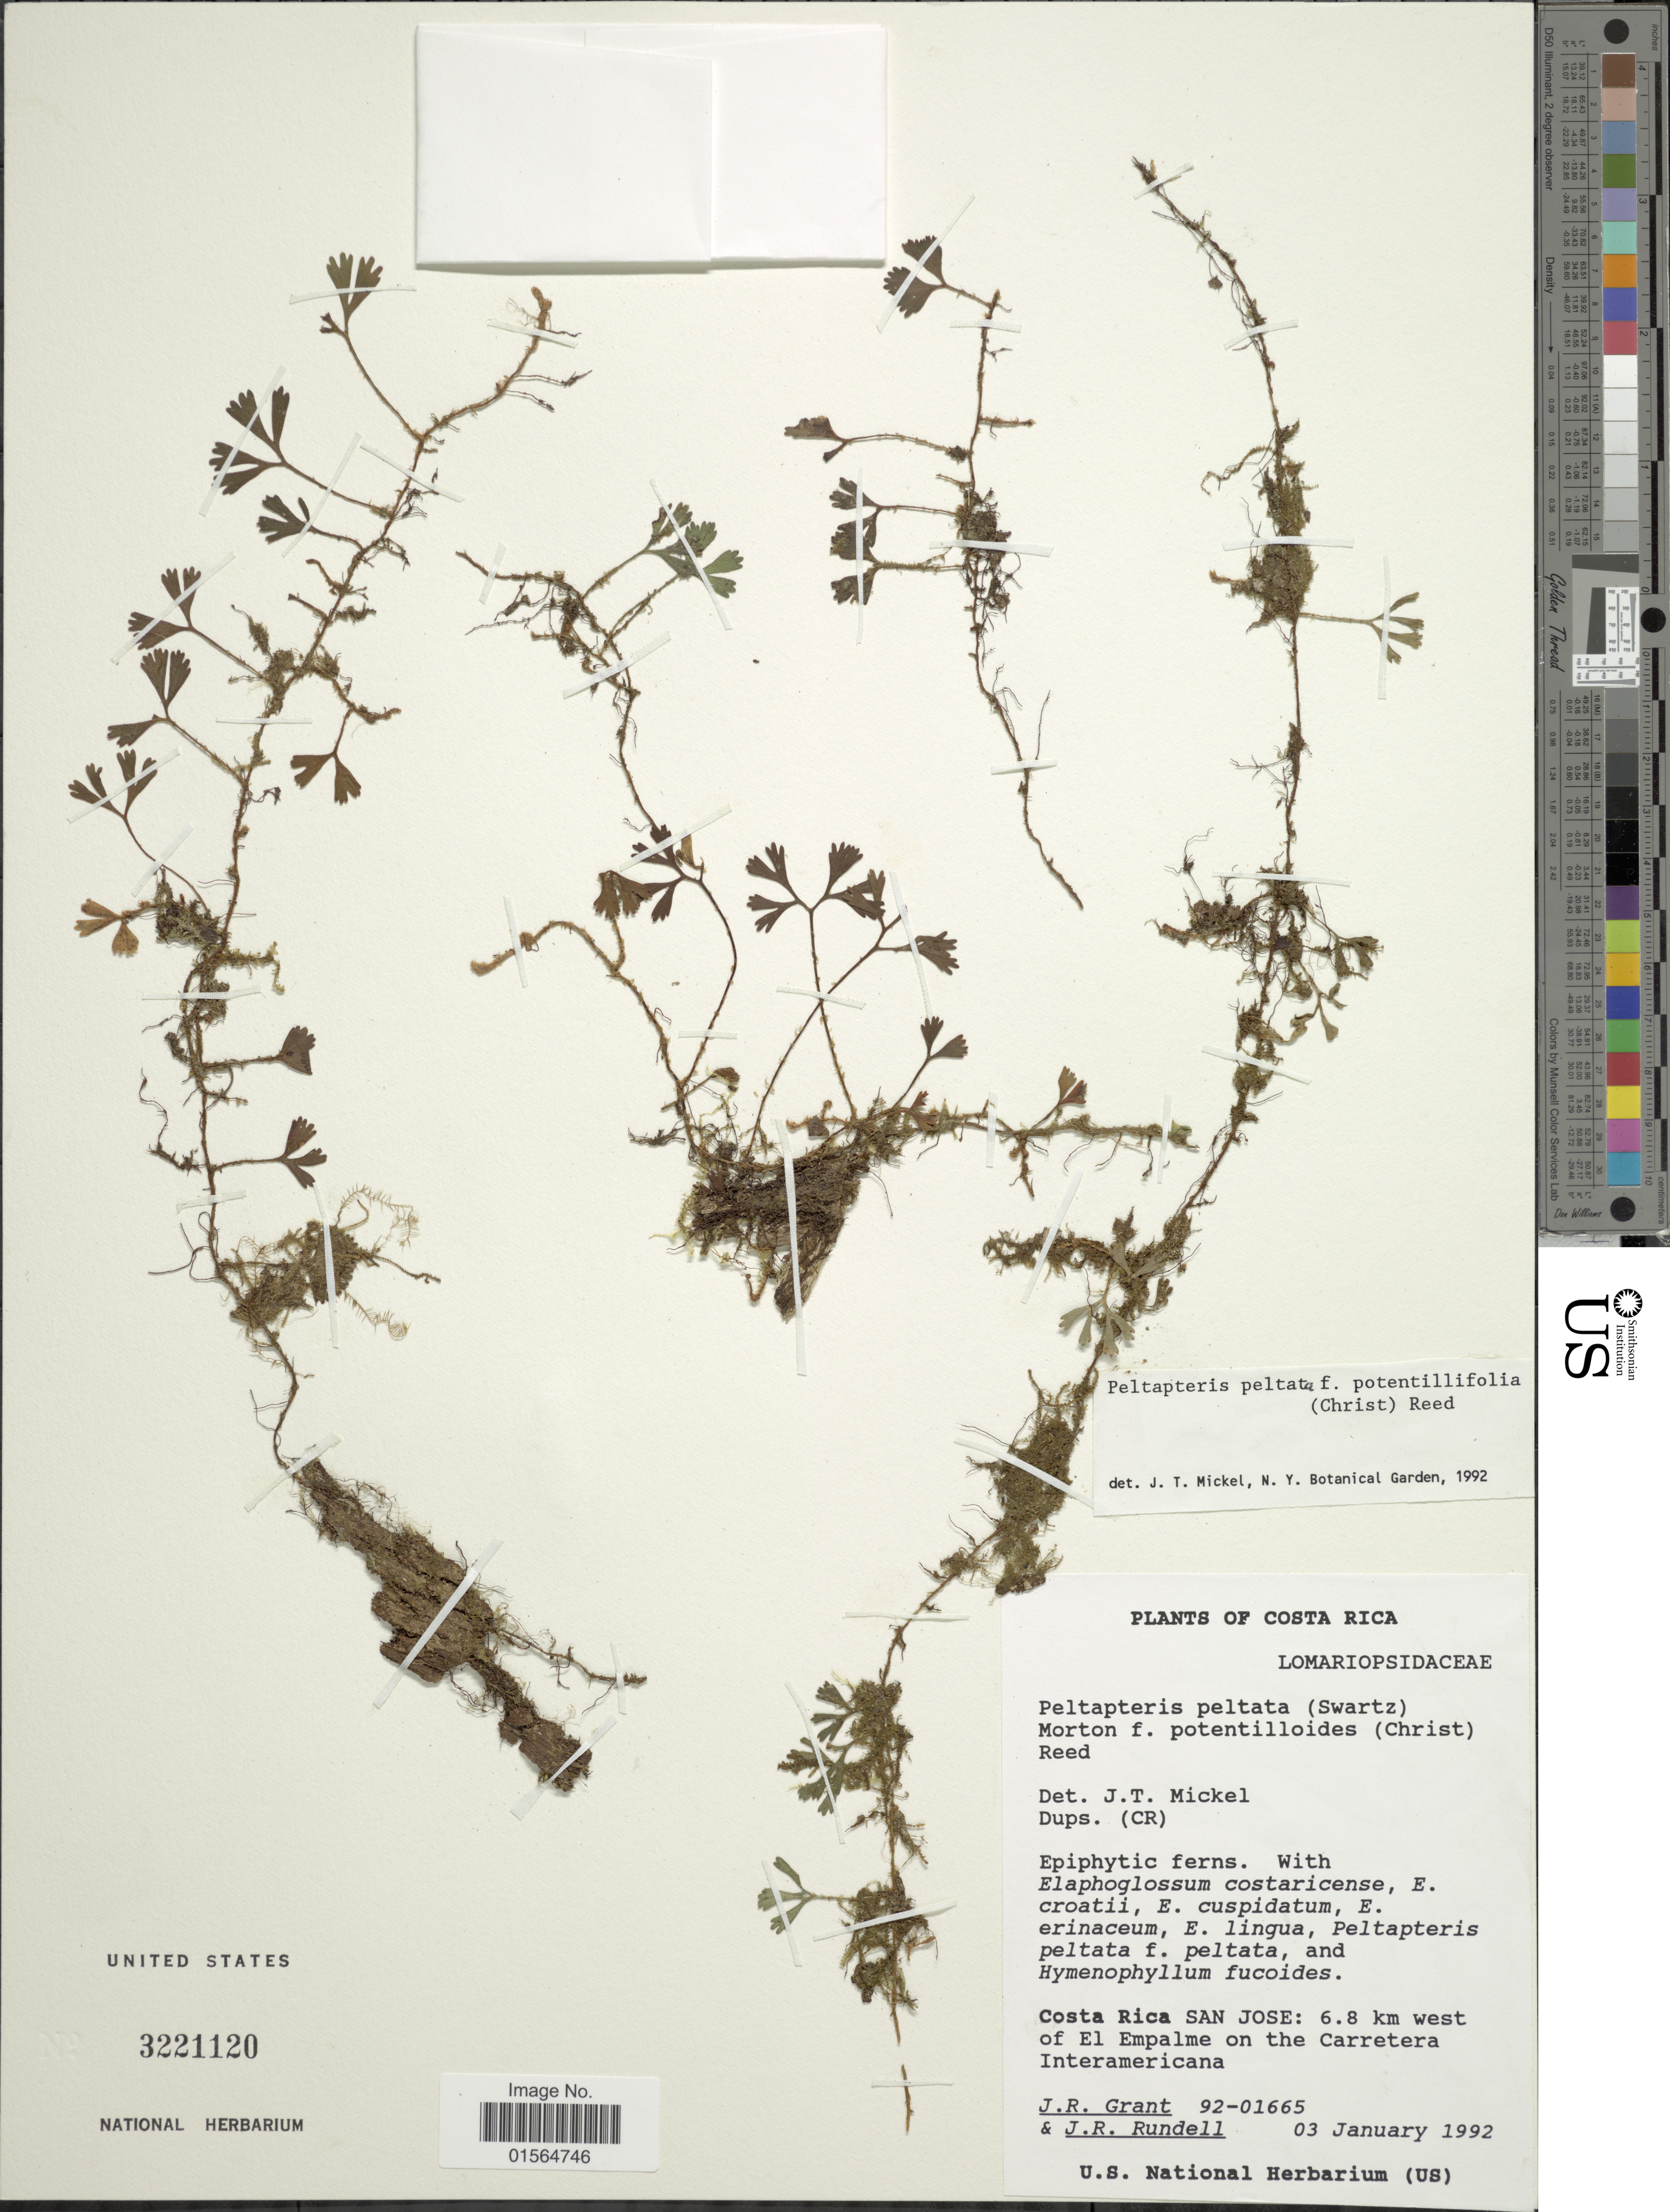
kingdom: Plantae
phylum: Tracheophyta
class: Polypodiopsida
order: Polypodiales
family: Dryopteridaceae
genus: Elaphoglossum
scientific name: Elaphoglossum peltatum f. potentillifolium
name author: (Christ) Mickel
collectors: J. Grant & J. R. Rundell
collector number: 92-01665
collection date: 1992-01-03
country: Costa Rica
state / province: San José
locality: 6.8 km west of El Empalme on the Carretera Interamericana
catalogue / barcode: US 3221120